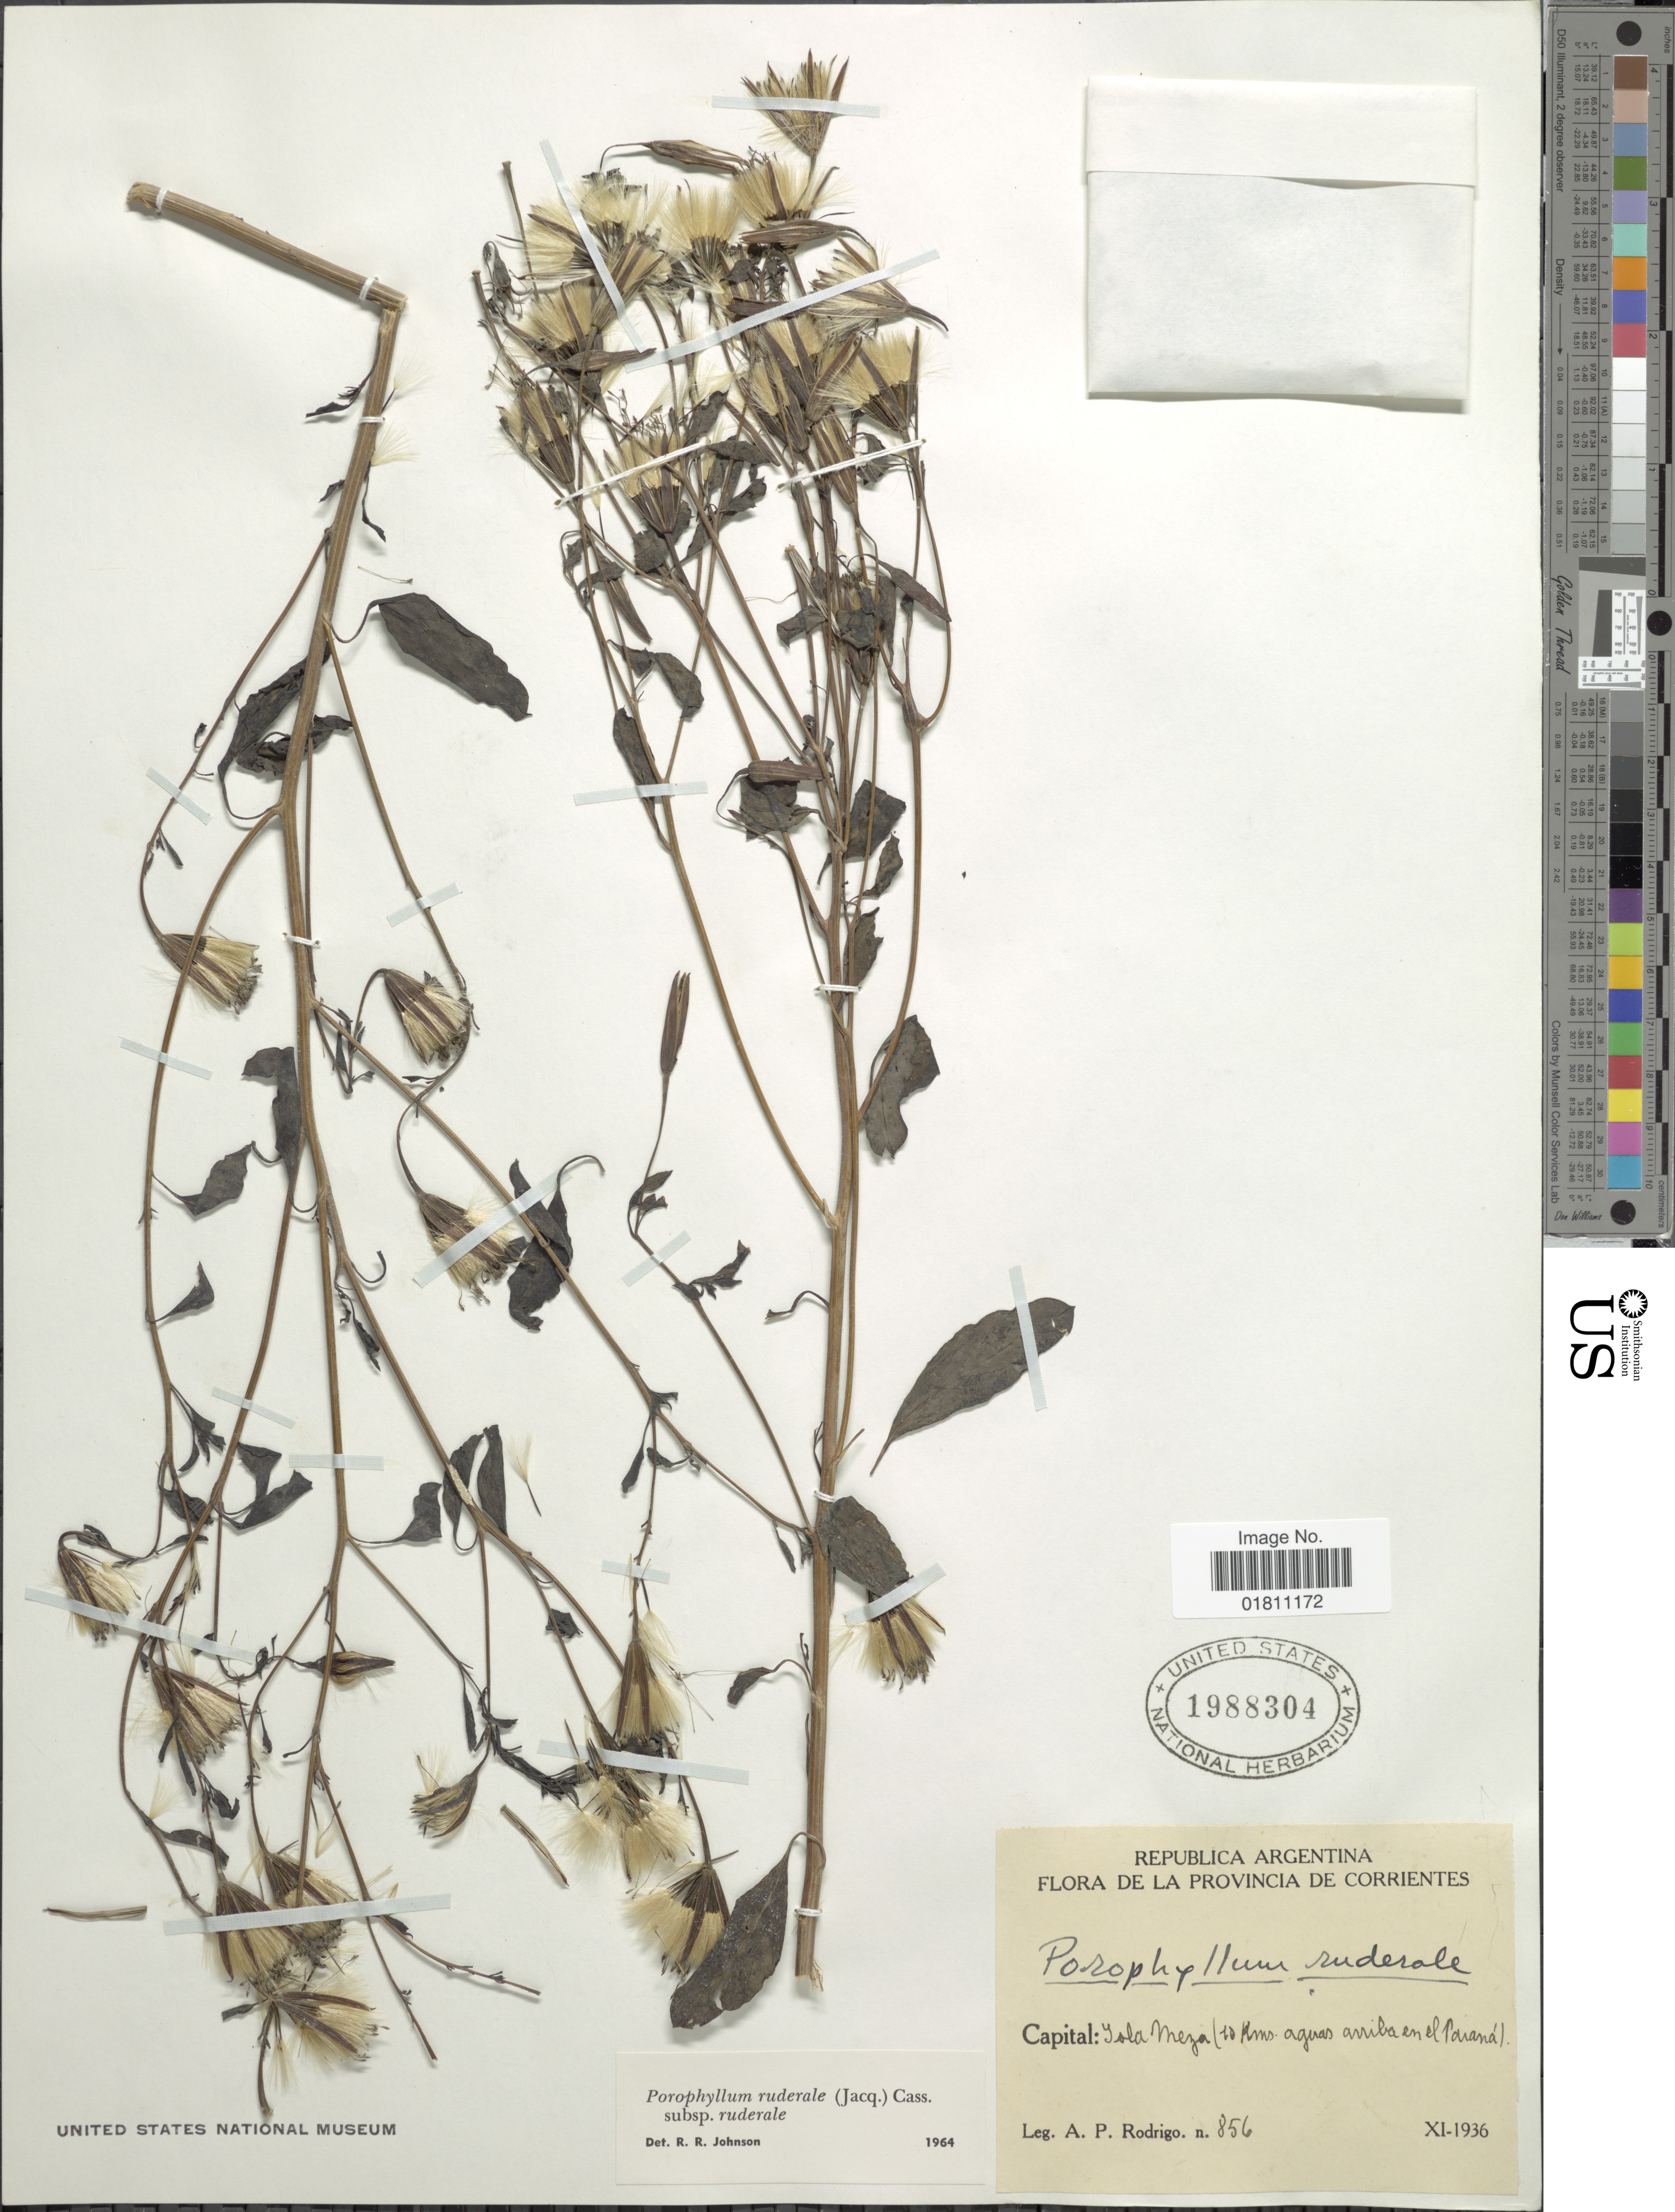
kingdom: Plantae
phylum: Tracheophyta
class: Magnoliopsida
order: Asterales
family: Asteraceae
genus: Porophyllum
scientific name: Porophyllum ruderale subsp. ruderale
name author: (Jacq.) Cass.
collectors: A. Rodrigo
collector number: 856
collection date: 1936-11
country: Argentina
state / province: Corrientes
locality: Capital : isla Meza (10 kms aguas arriba en el Parana)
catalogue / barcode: US 1988304